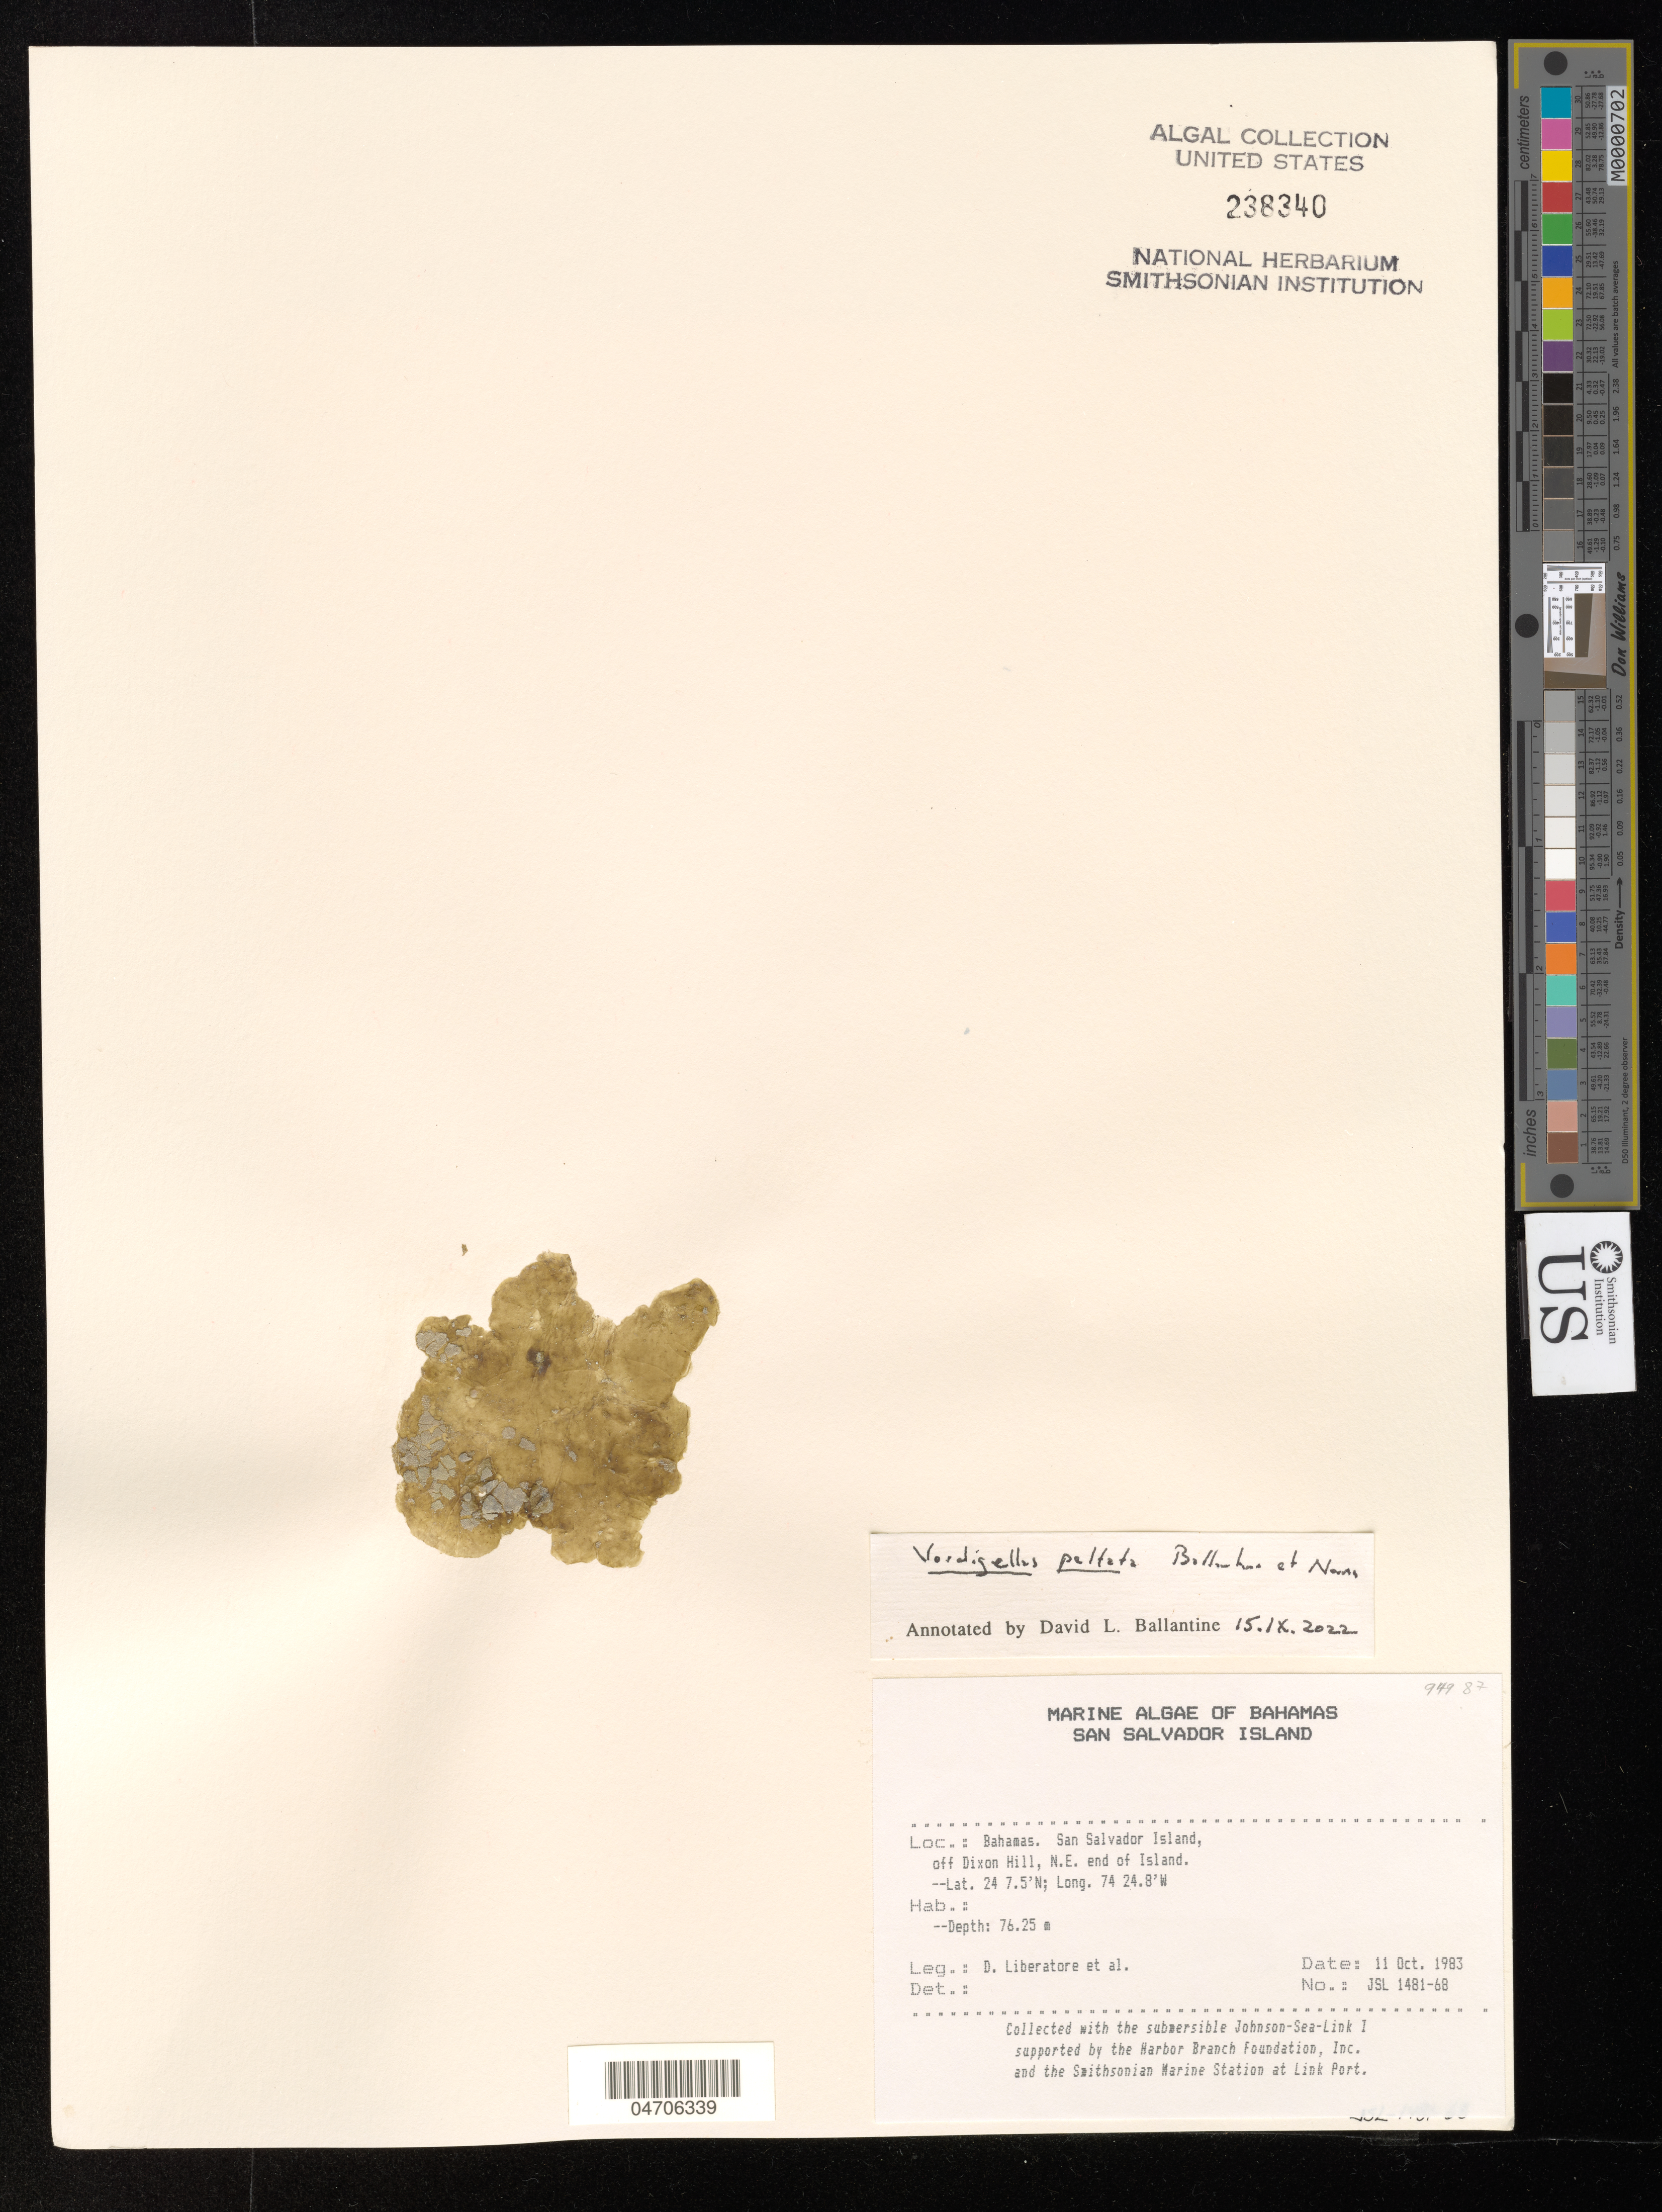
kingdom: Plantae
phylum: Chlorophyta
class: Prasinophyceae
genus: Verdigellas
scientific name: Verdigellas peltata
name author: D.L. Ballant. & J.N. Norris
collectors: D. Liberatore & et al.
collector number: JSL 1481-68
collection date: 1983-10-11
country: Bahamas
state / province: San Salvador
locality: San Salvador Island, off Dixon Hill, N.E. end of Island.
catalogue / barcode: US 238340